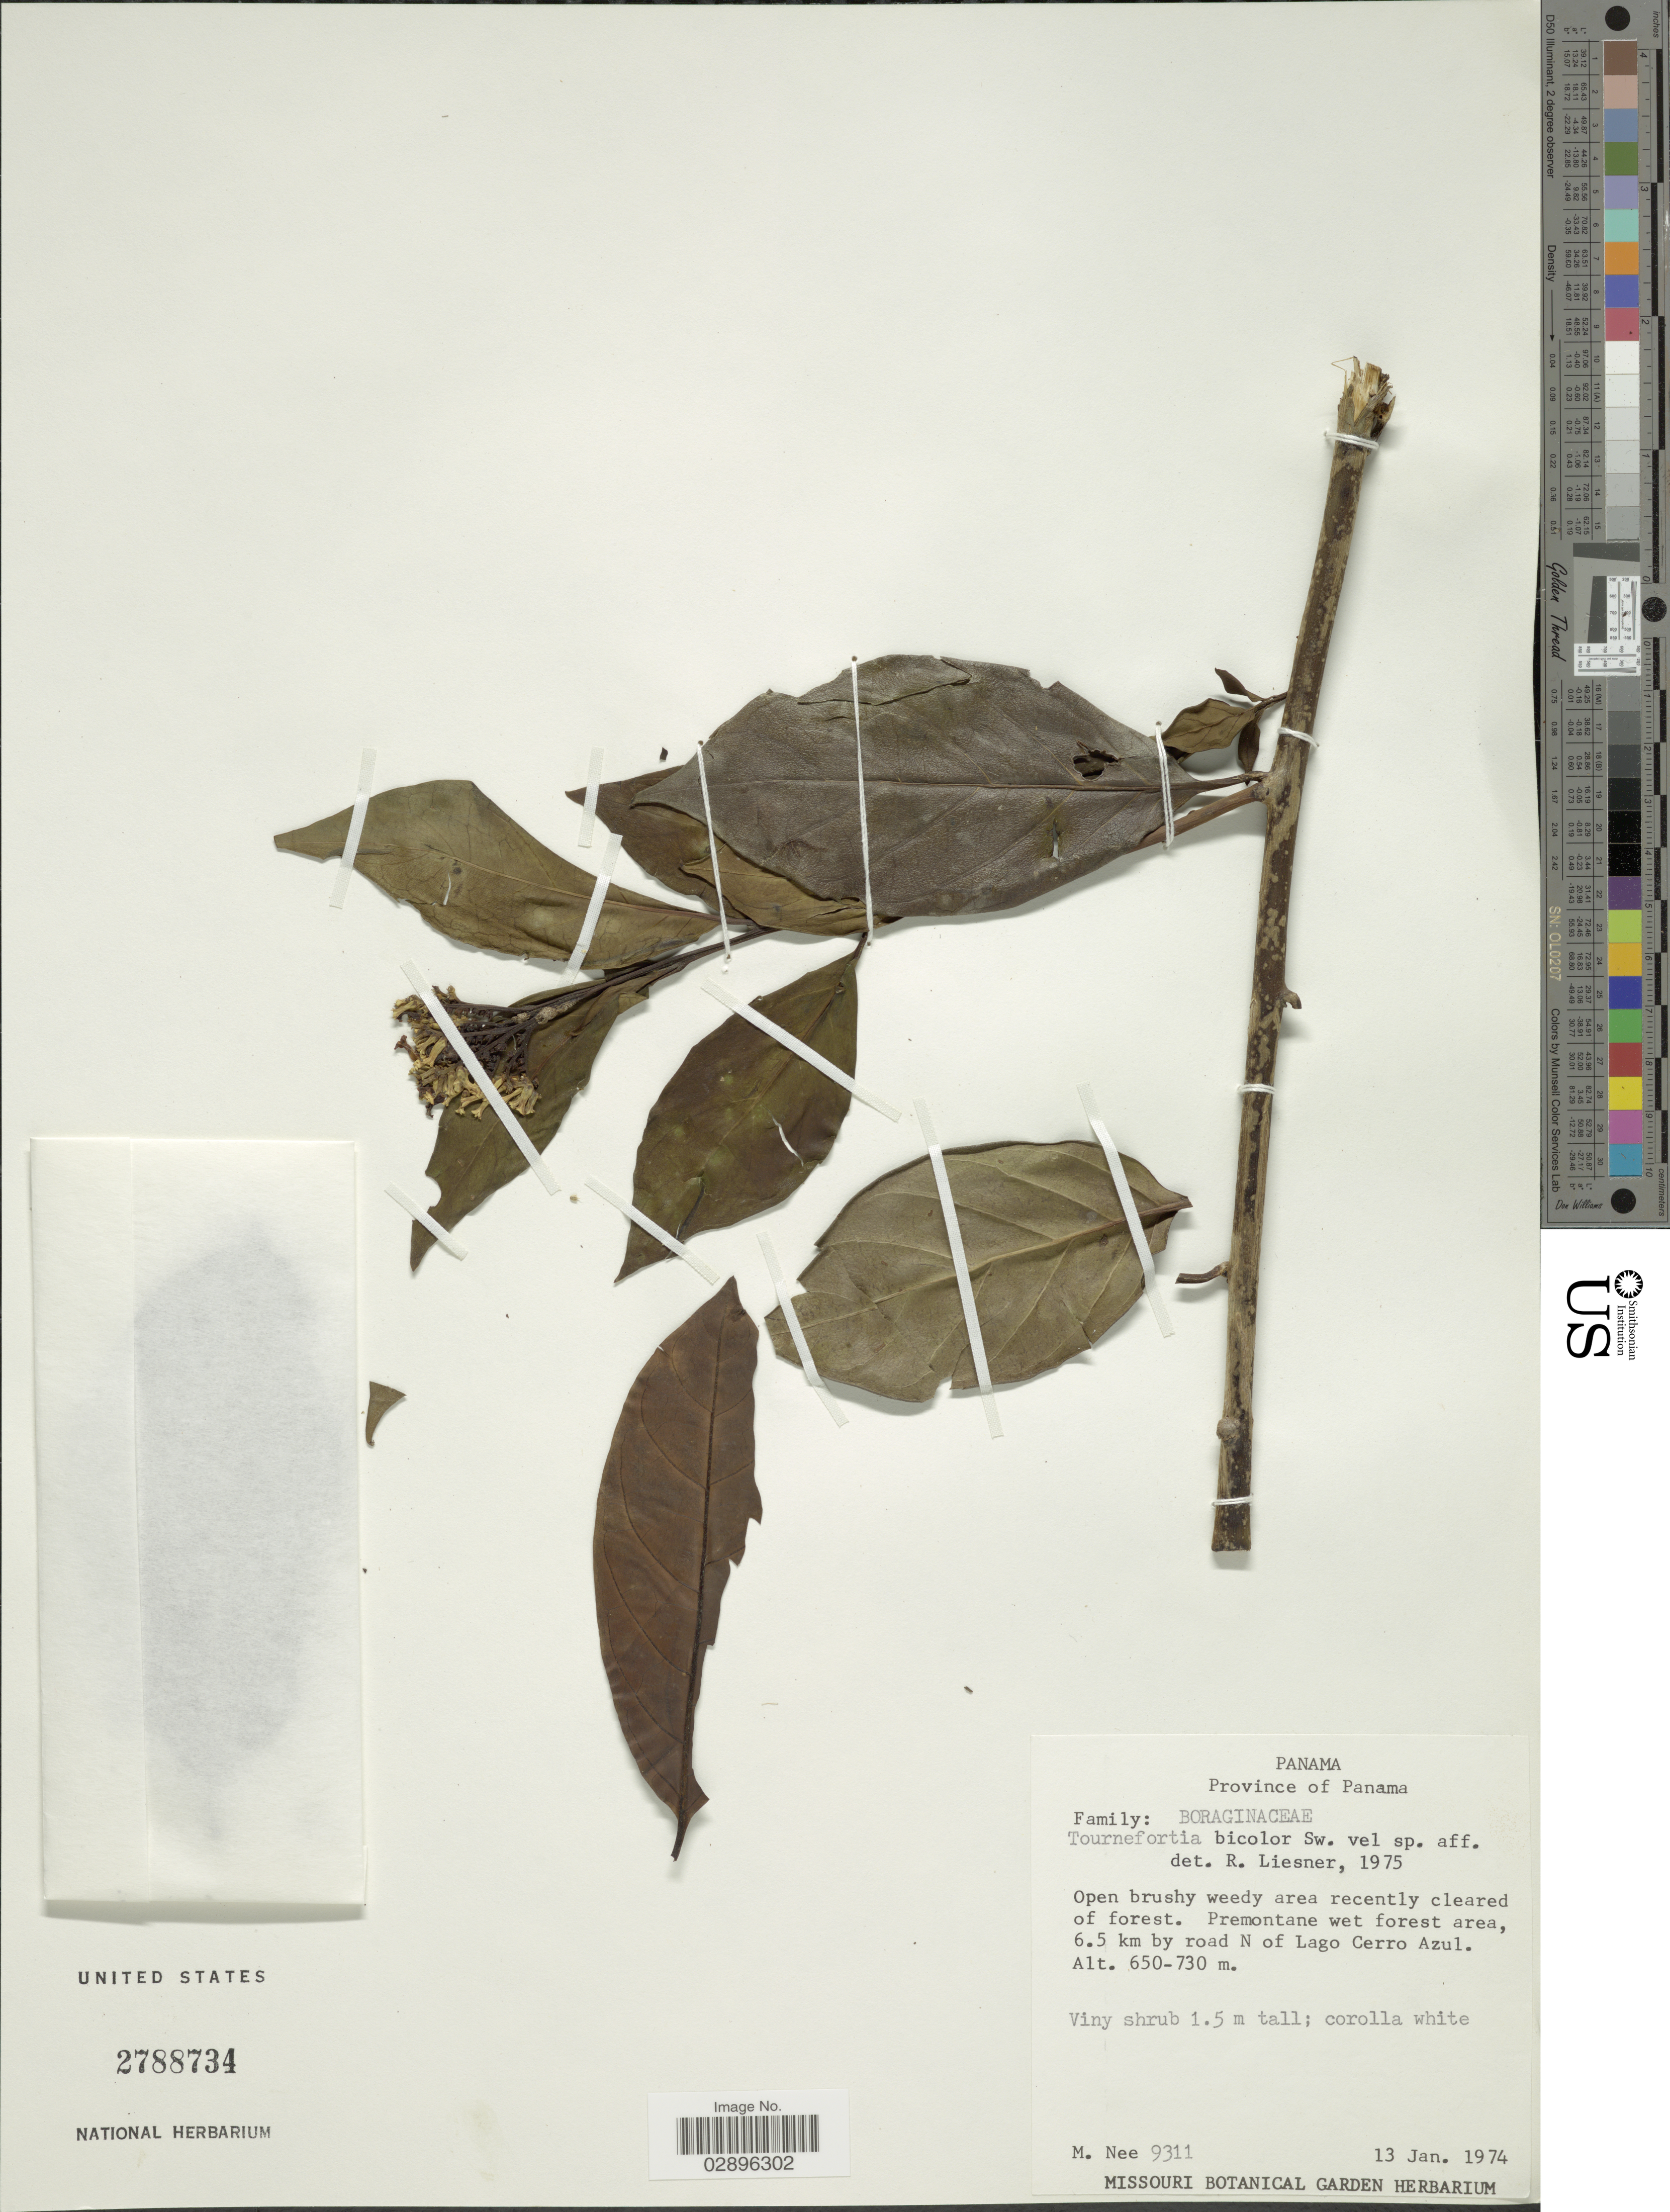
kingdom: Plantae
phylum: Tracheophyta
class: Magnoliopsida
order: Boraginales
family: Heliotropiaceae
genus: Tournefortia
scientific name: Tournefortia bicolor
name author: Sw.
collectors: M. Nee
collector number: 9311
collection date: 1974-01-13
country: Panama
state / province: Panamá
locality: Premontane wet forest area, 6.5 km by road N of Lago Cerro Azul.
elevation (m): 650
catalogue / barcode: US 2788734